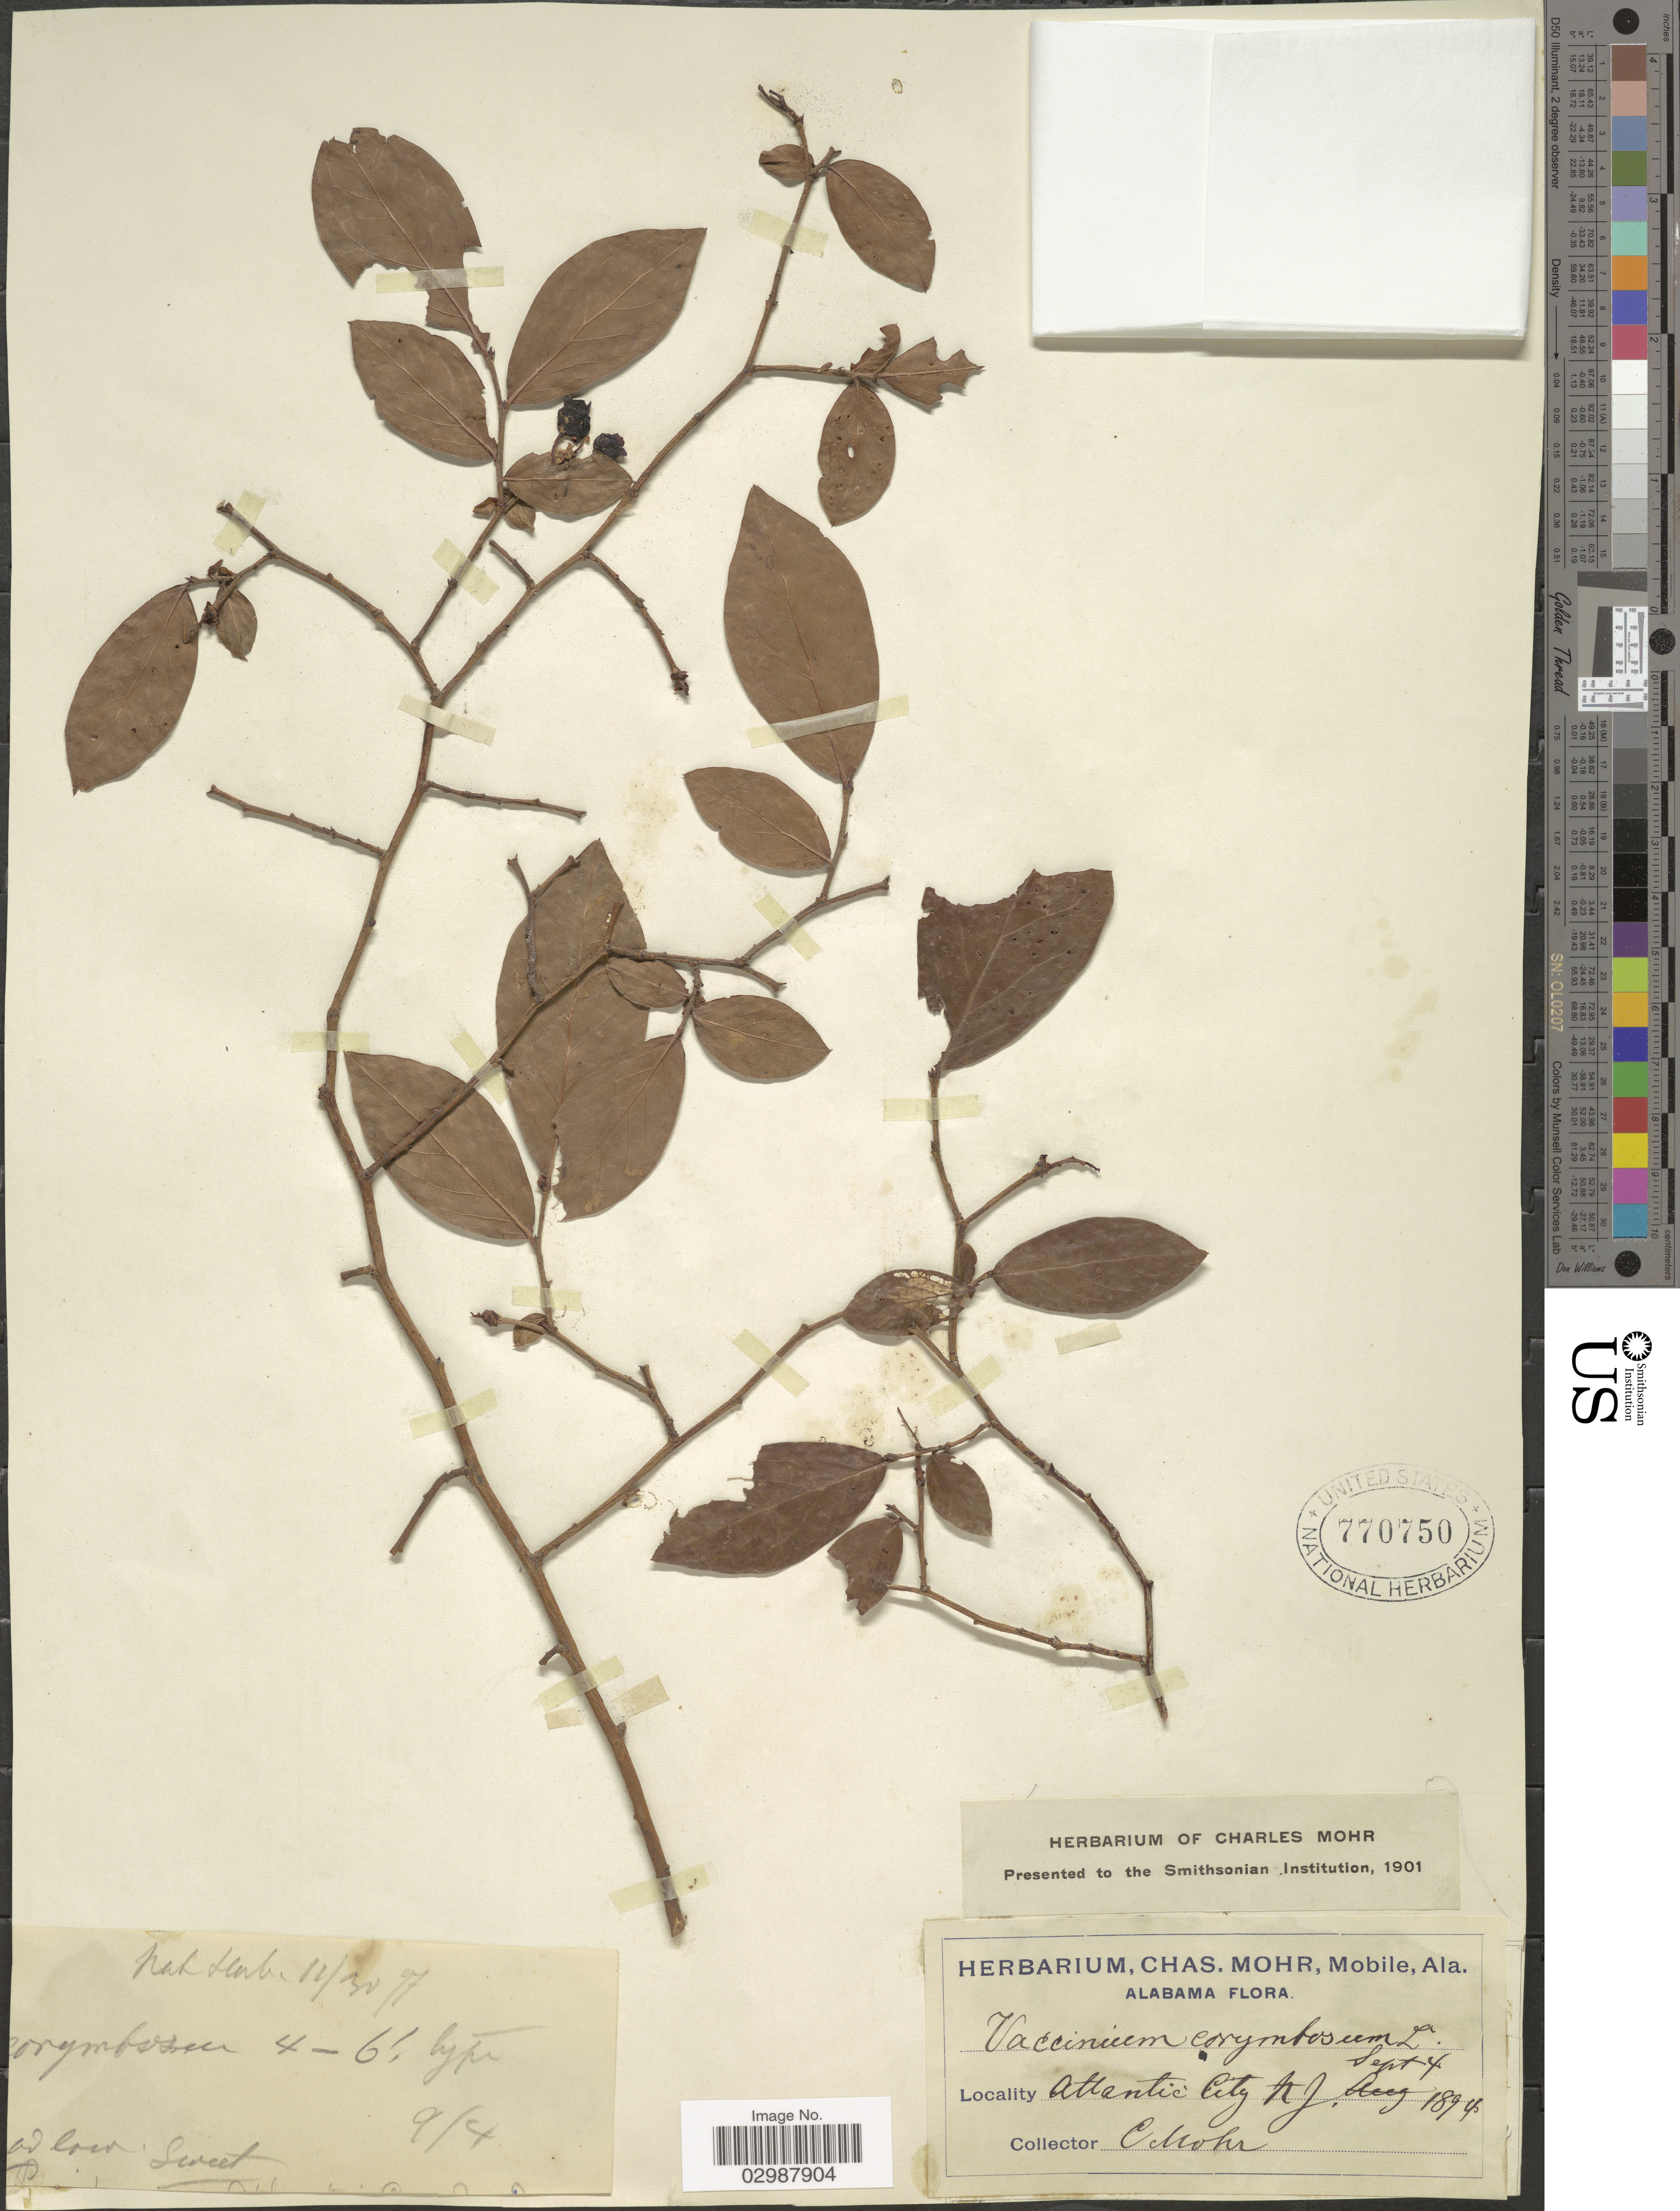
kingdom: Plantae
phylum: Tracheophyta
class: Magnoliopsida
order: Ericales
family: Ericaceae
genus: Vaccinium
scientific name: Vaccinium corymbosum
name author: L.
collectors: C. T. Mohr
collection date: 1894-09-04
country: United States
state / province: Alabama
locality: Atlantic City.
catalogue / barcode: US 770750